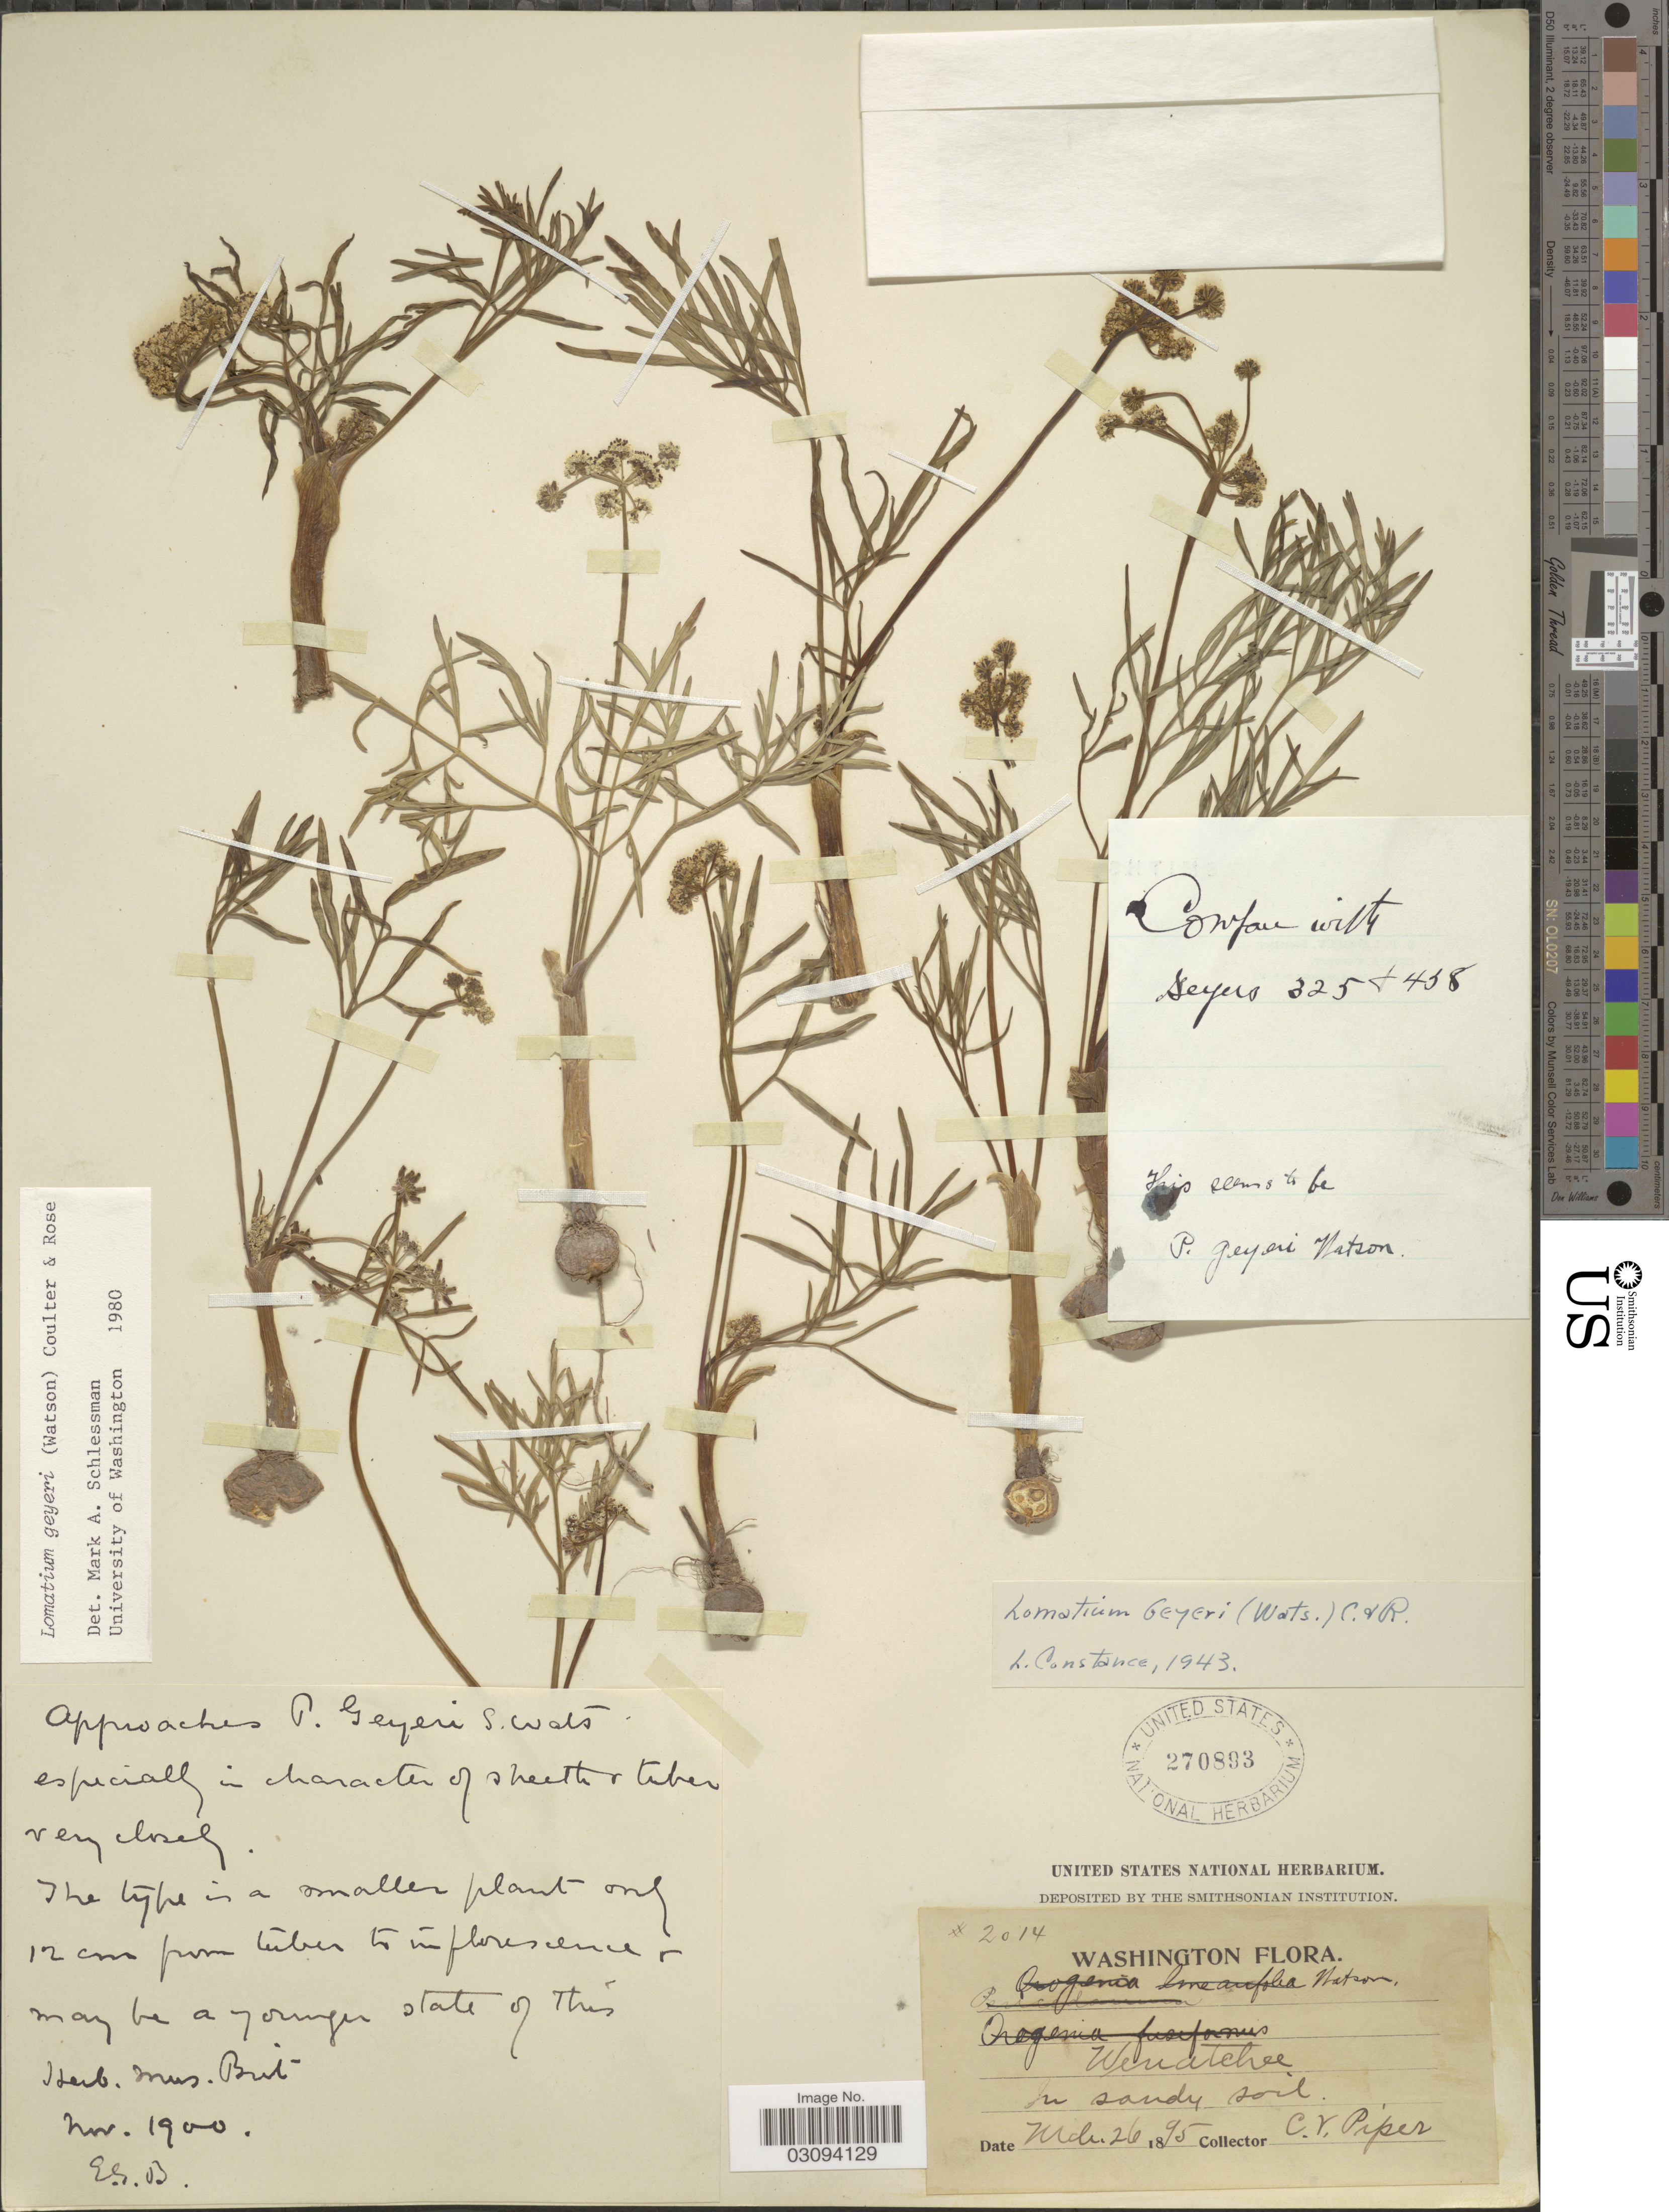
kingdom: Plantae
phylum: Tracheophyta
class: Magnoliopsida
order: Apiales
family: Apiaceae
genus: Lomatium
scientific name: Lomatium geyeri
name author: (S. Watson) J.M. Coult. & Rose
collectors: C. V. Piper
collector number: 2014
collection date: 1895-03-26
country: United States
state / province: Washington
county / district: Chelan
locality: Wenatchee.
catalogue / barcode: US 270893